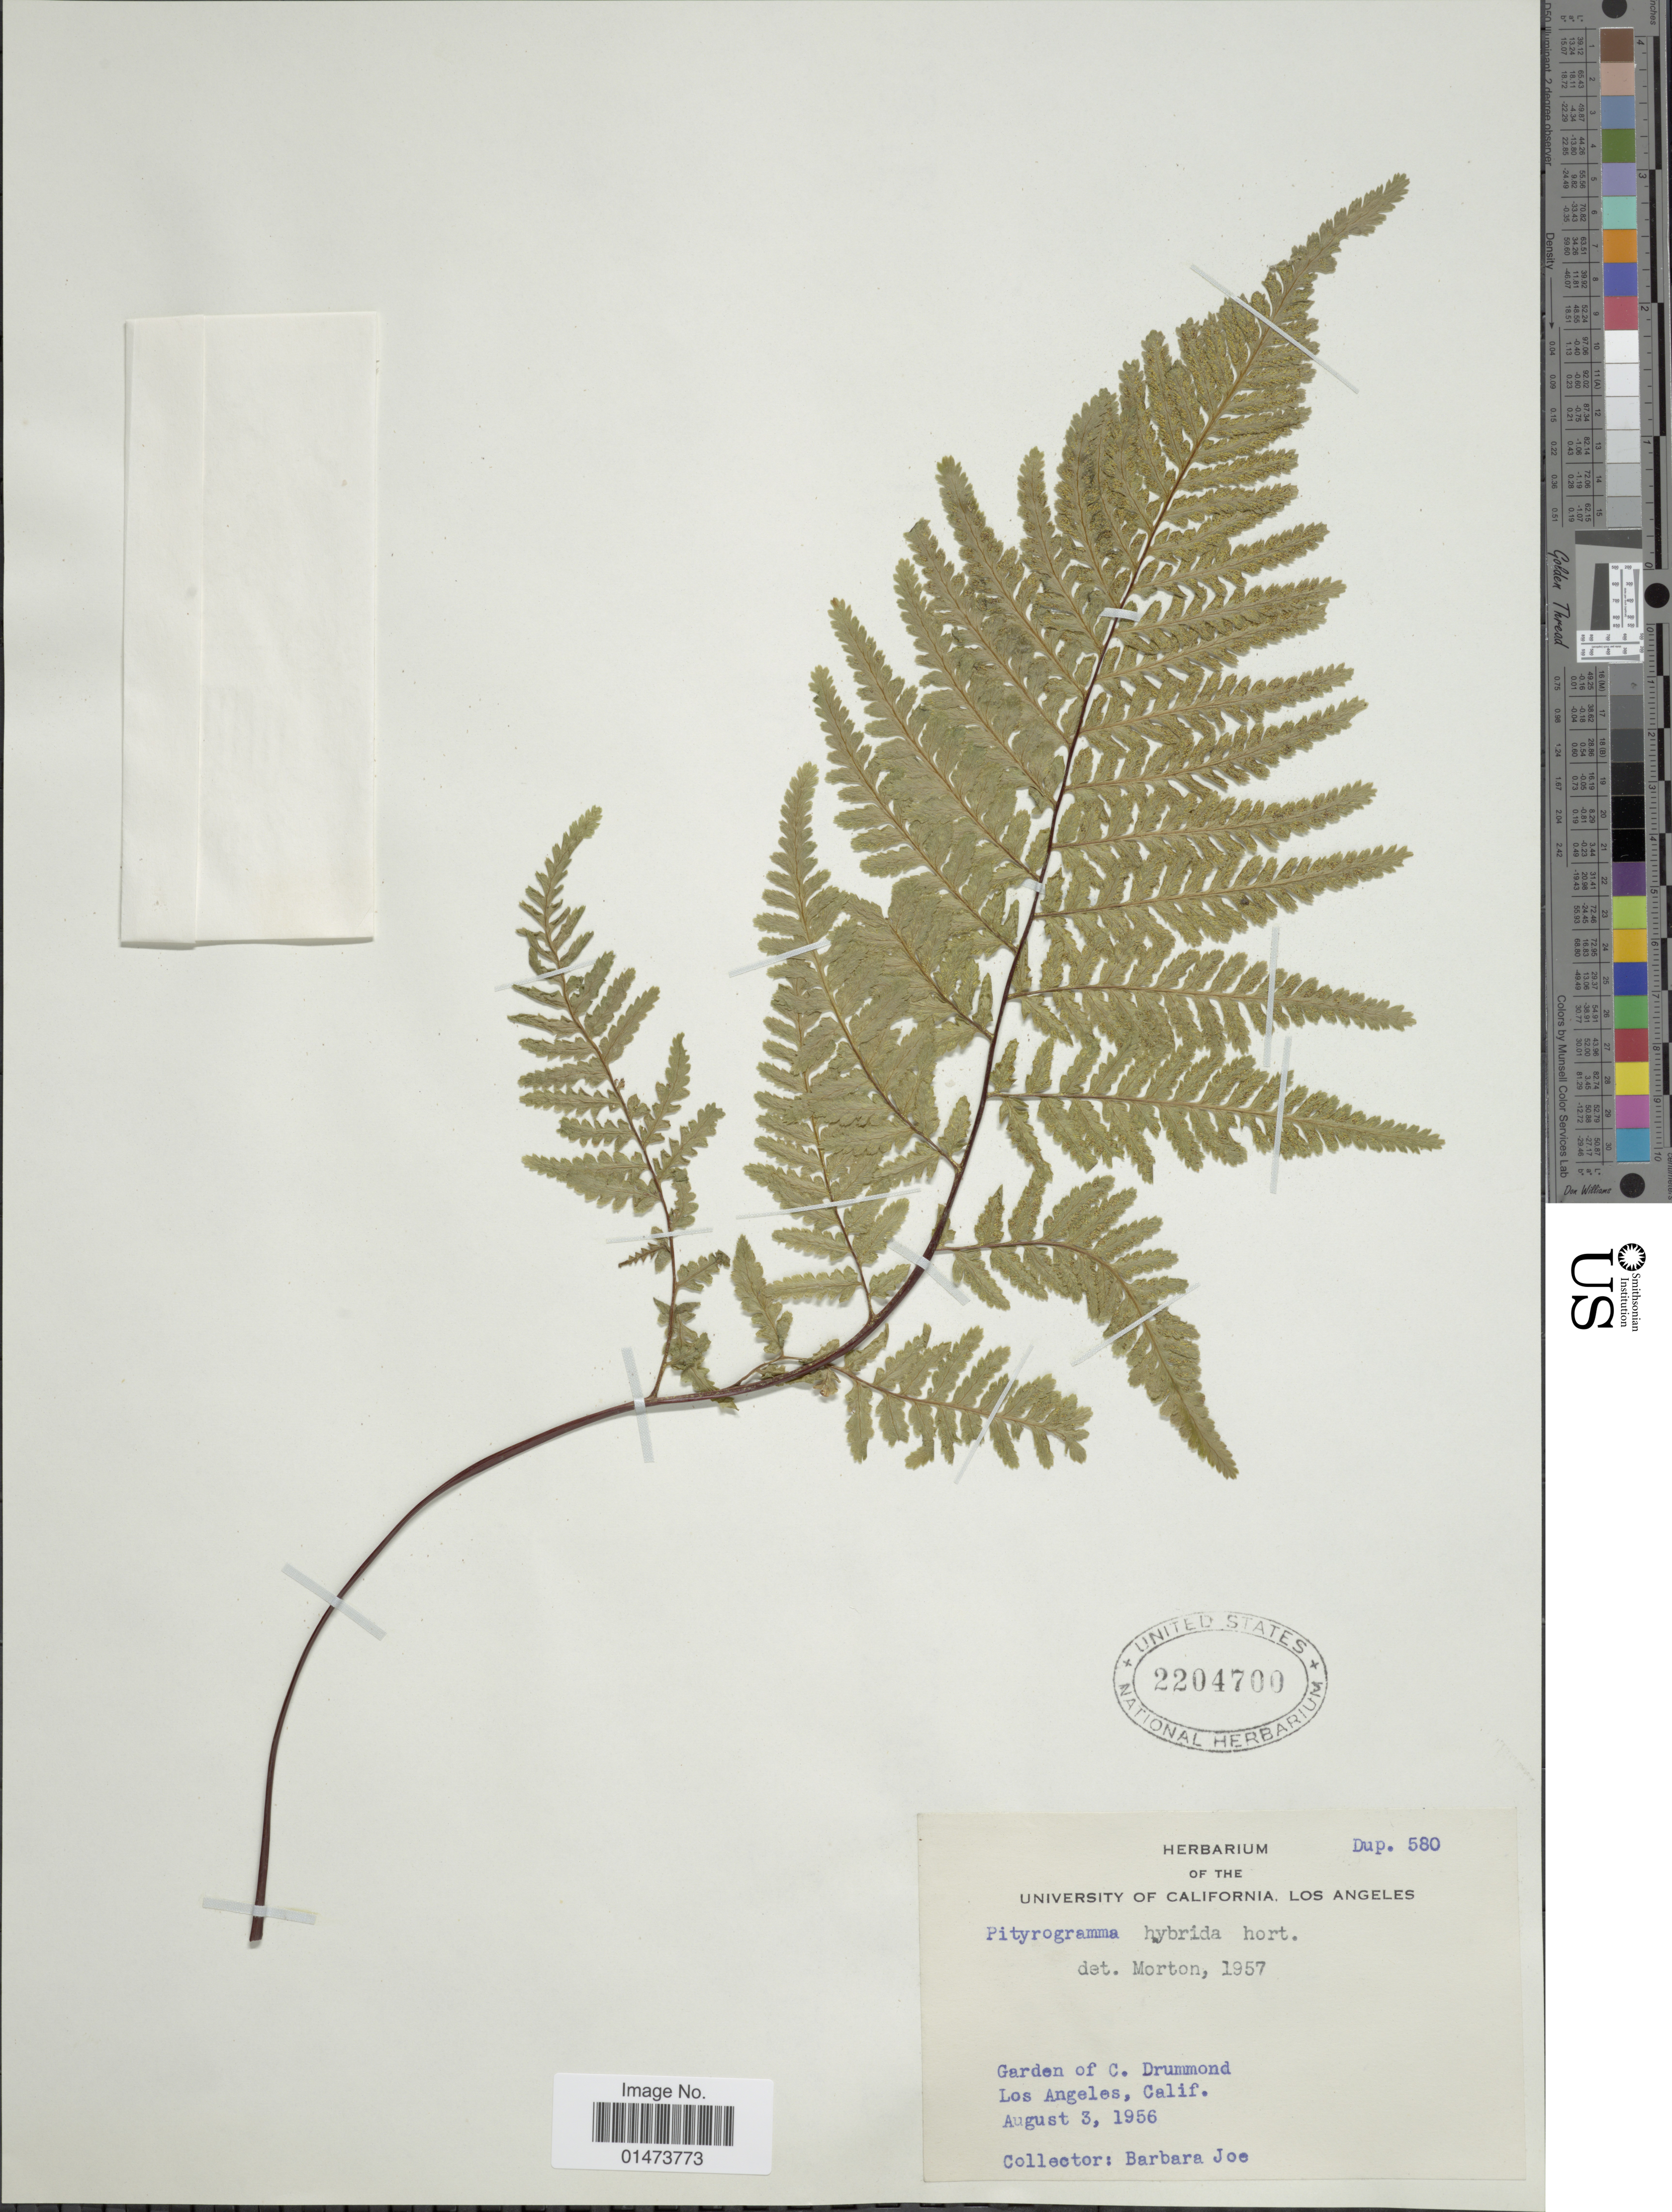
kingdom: Plantae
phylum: Tracheophyta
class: Polypodiopsida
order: Polypodiales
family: Pteridaceae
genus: Pityrogramma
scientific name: Pityrogramma hybrida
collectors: B. Joe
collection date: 1956-08-03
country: United States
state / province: California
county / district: Los Angeles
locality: Garden of C. Drummond Los Angeles, Calif.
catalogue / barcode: US 2204700